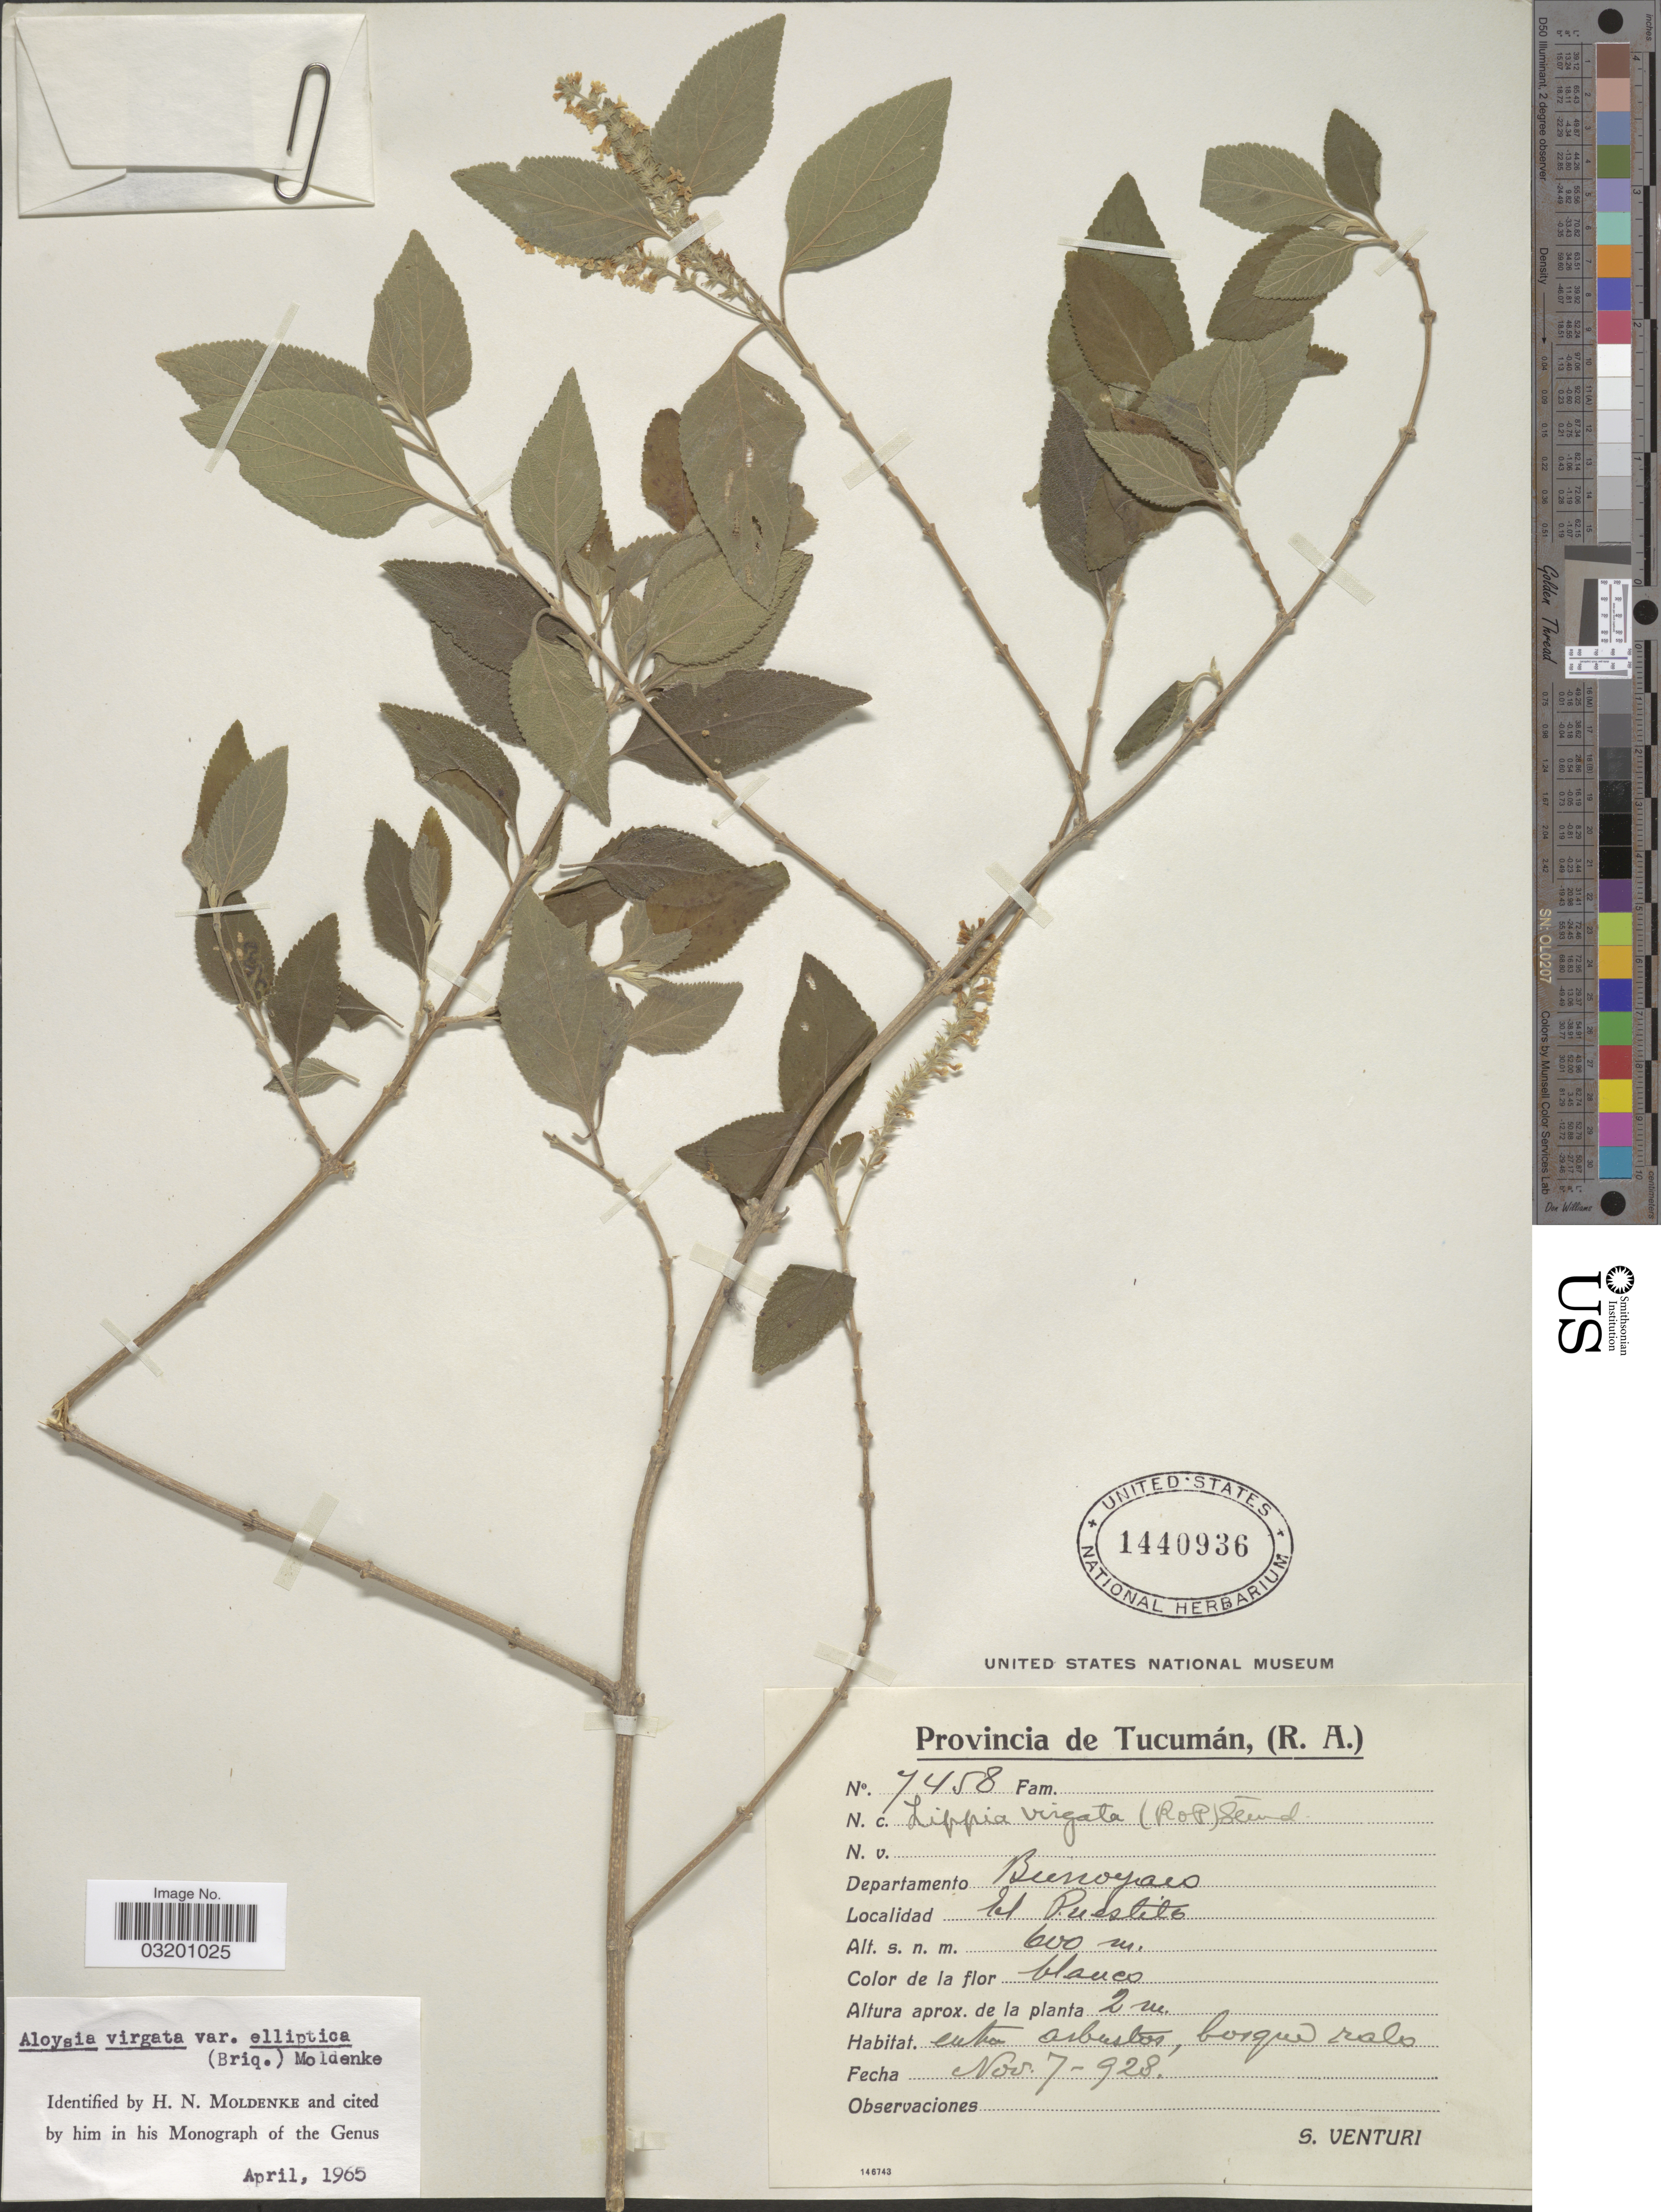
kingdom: Plantae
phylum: Tracheophyta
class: Magnoliopsida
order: Lamiales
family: Verbenaceae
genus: Aloysia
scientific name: Aloysia virgata var. elliptica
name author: (Briq.) Moldenke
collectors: S. Venturi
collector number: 7458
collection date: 1928-11-07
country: Argentina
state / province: Tucuman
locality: Departamento Bunoyaco, El Puestito.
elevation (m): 600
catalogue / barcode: US 1440936